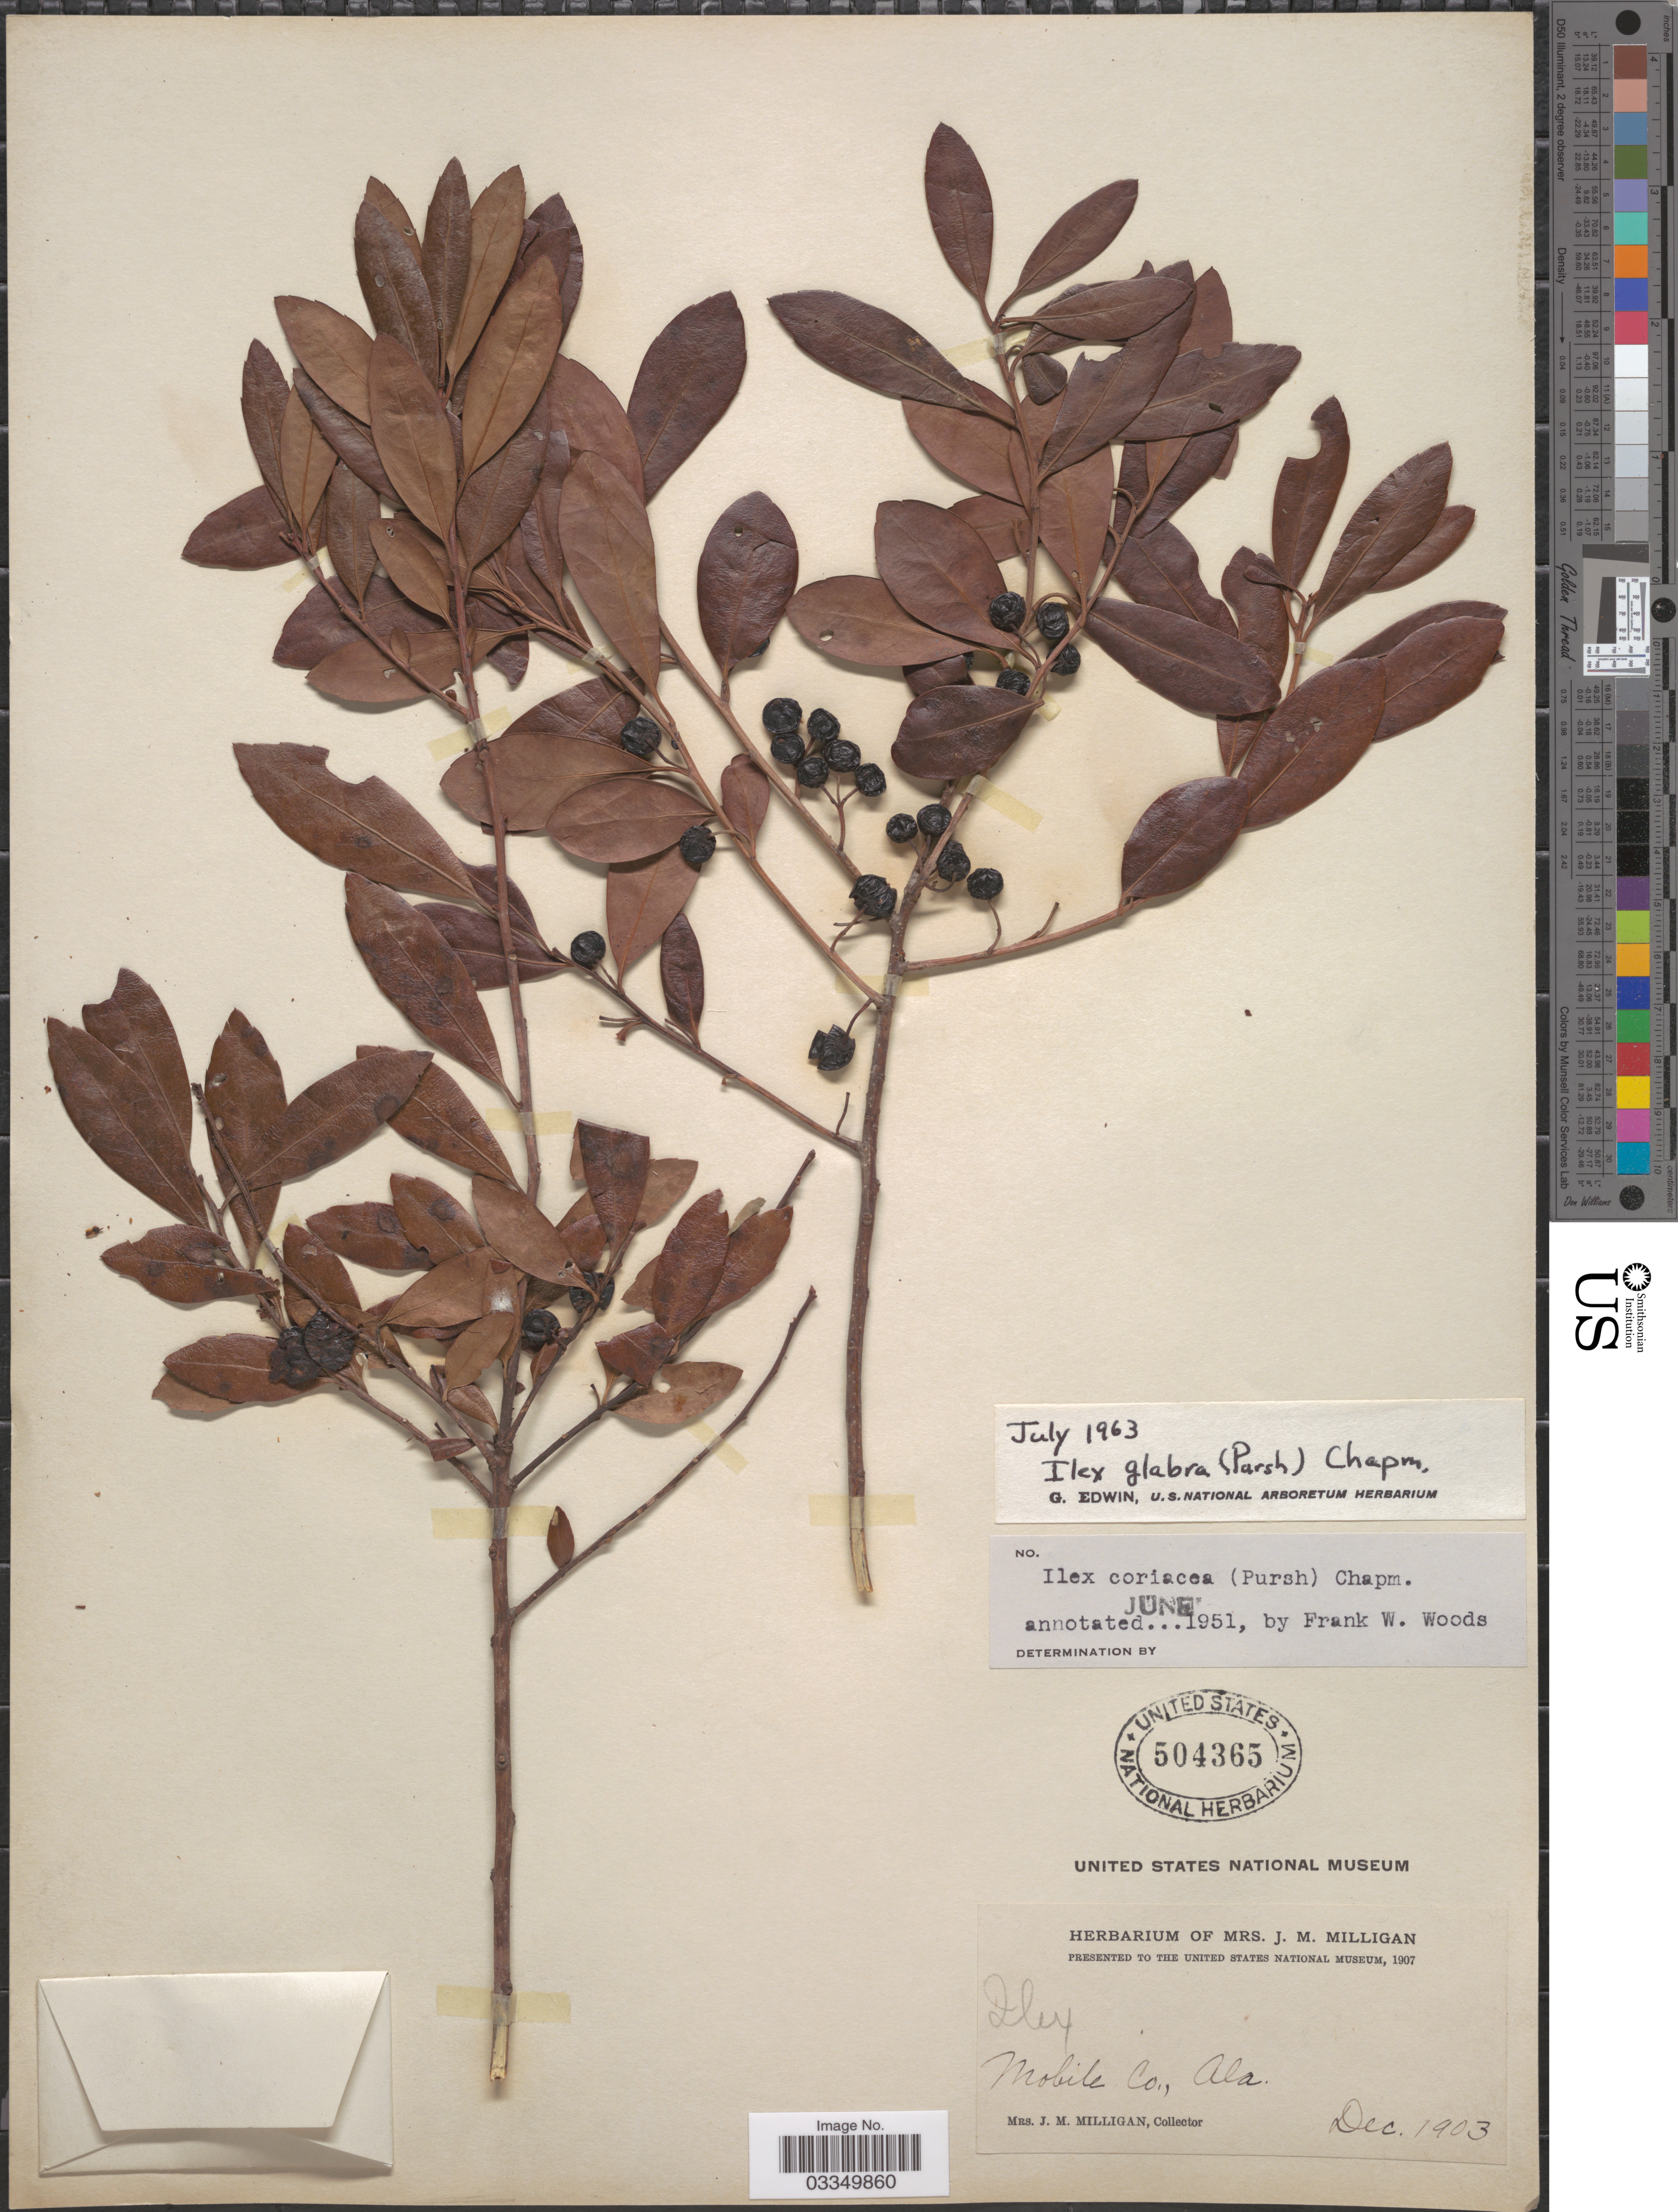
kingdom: Plantae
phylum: Tracheophyta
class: Magnoliopsida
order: Aquifoliales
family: Aquifoliaceae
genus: Ilex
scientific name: Ilex glabra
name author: (L.) A. Gray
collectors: J. Milligan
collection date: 1903-12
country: United States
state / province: Alabama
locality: Mobile Co.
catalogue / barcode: US 504365